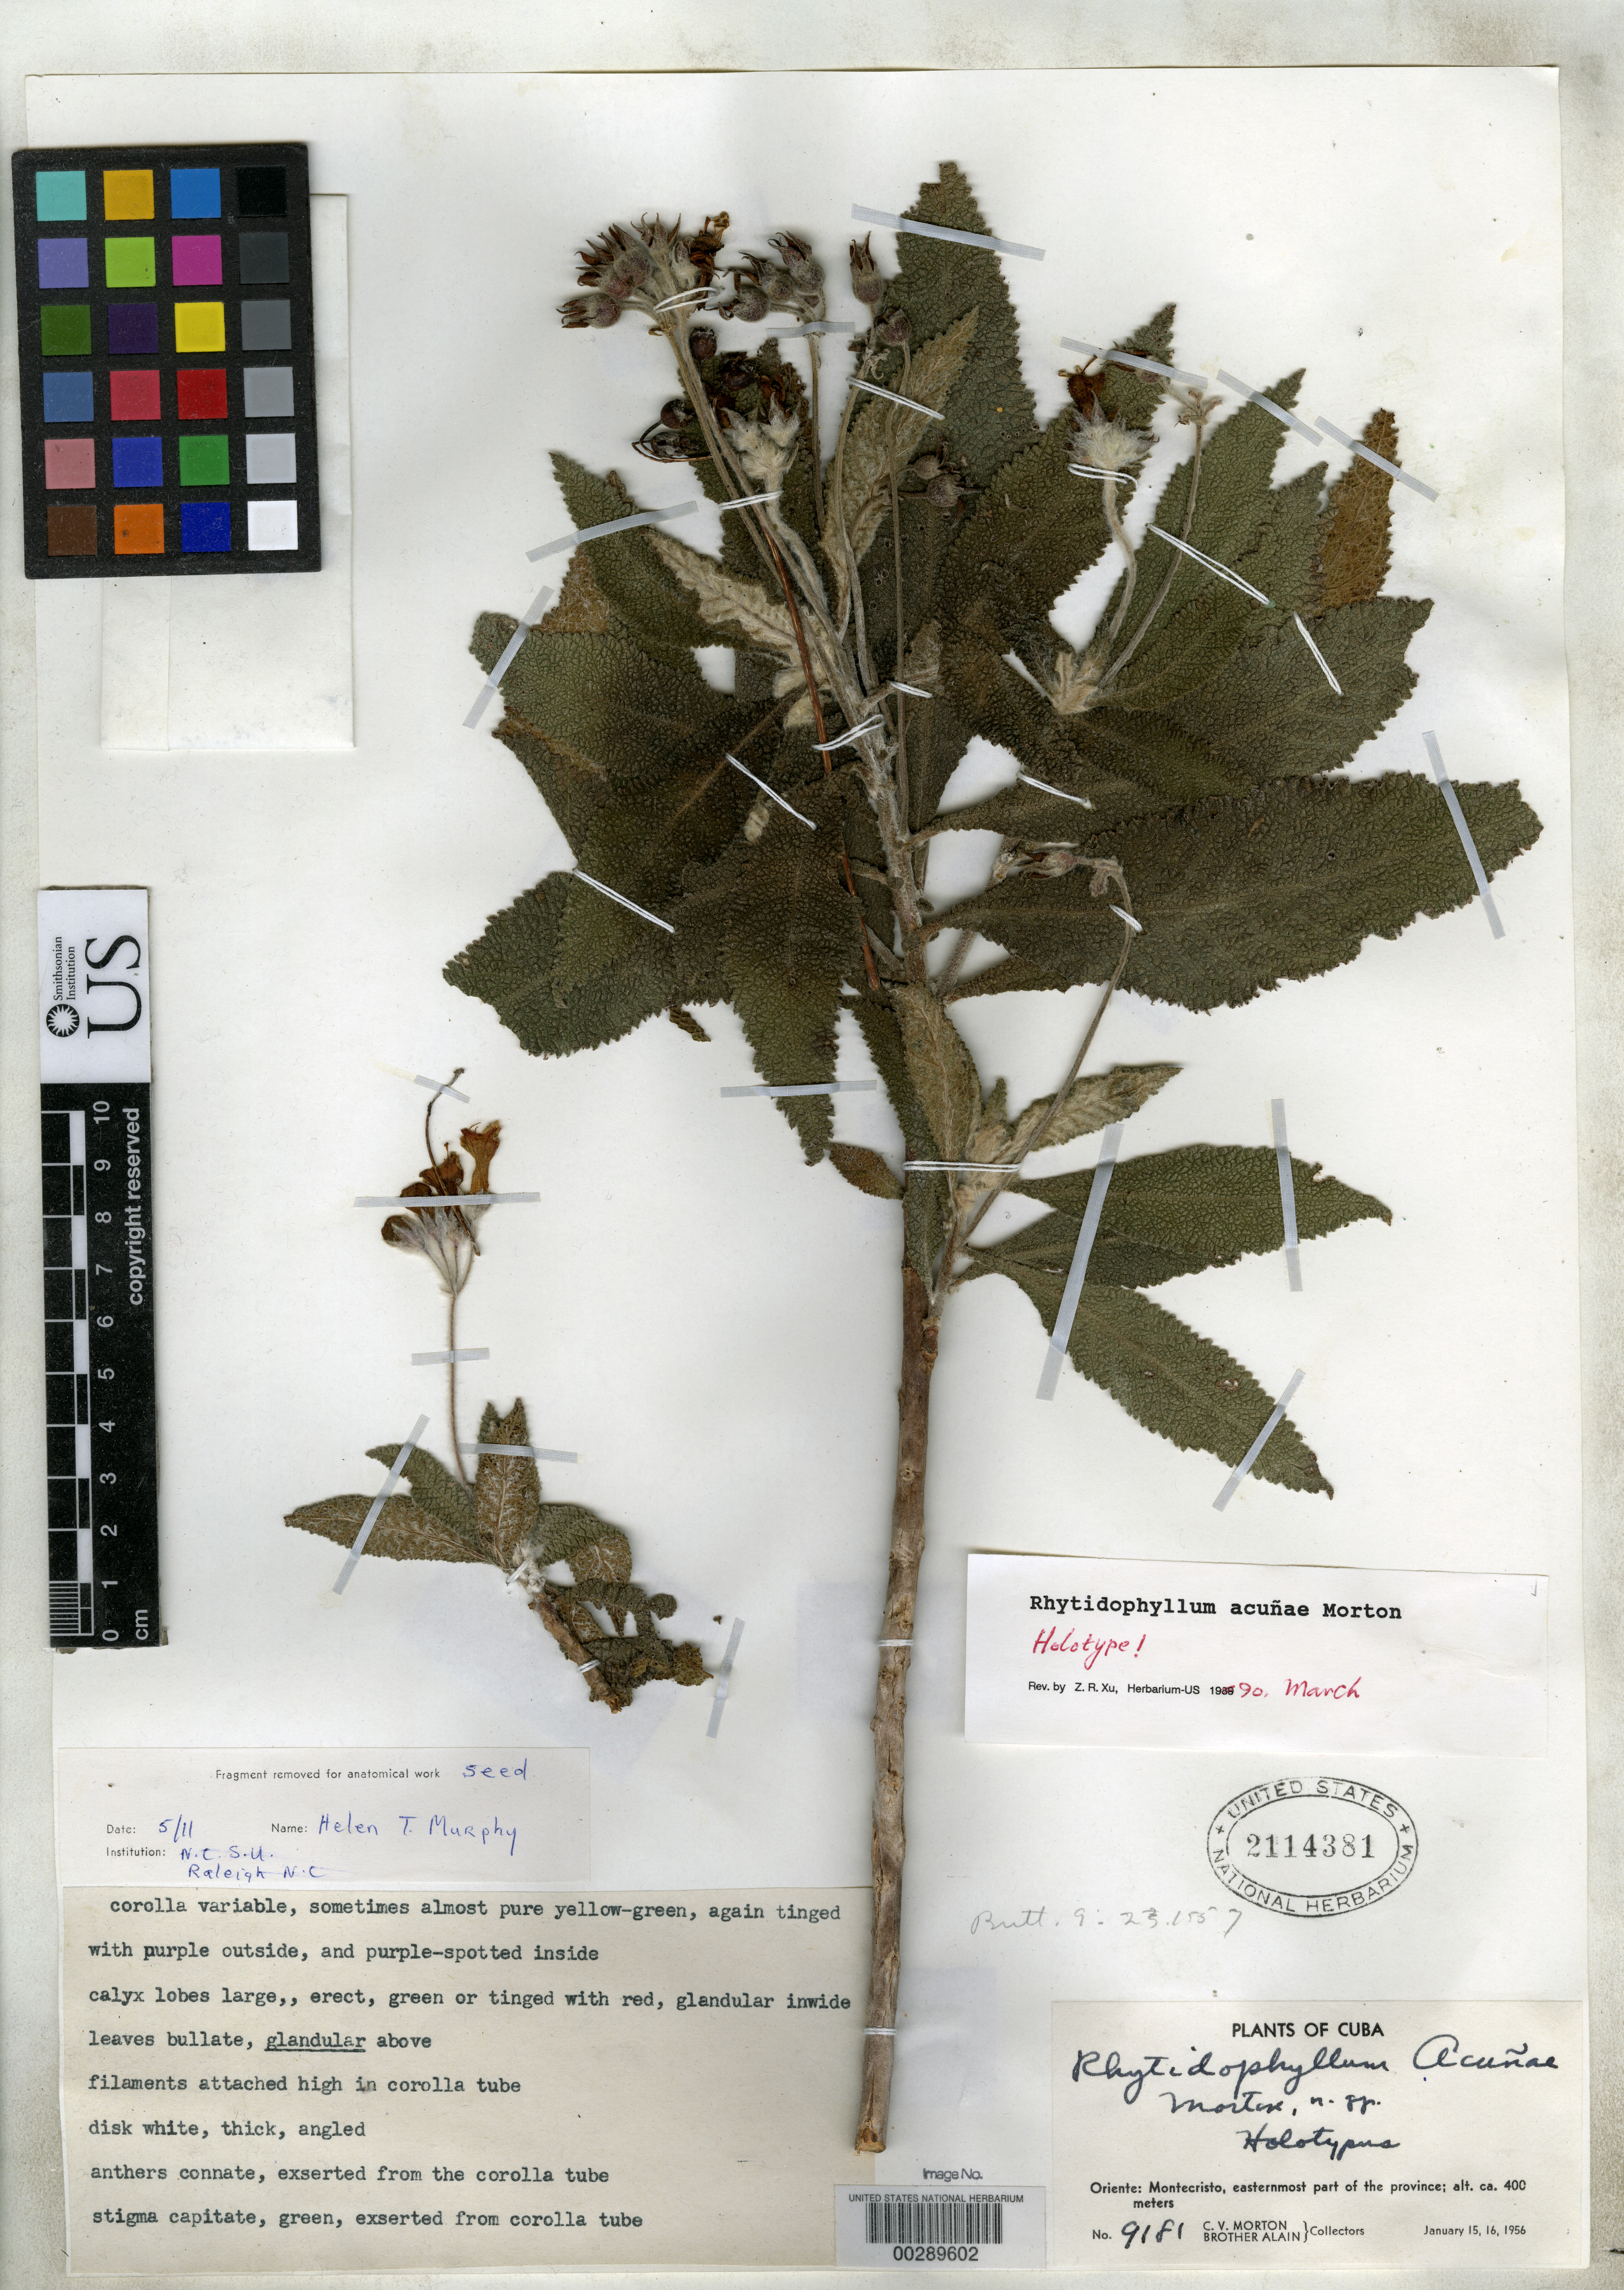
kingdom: Plantae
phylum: Tracheophyta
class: Magnoliopsida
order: Lamiales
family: Gesneriaceae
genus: Rhytidophyllum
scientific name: Rhytidophyllum acunae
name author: C.V. Morton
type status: Holotype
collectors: C. V. Morton & A. H. Liogier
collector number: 9181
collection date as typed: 16 Jan 1956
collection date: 1956-01-16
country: Cuba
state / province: Oriente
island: Greater Antilles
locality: Montecristo.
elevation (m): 900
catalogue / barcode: US 2114381